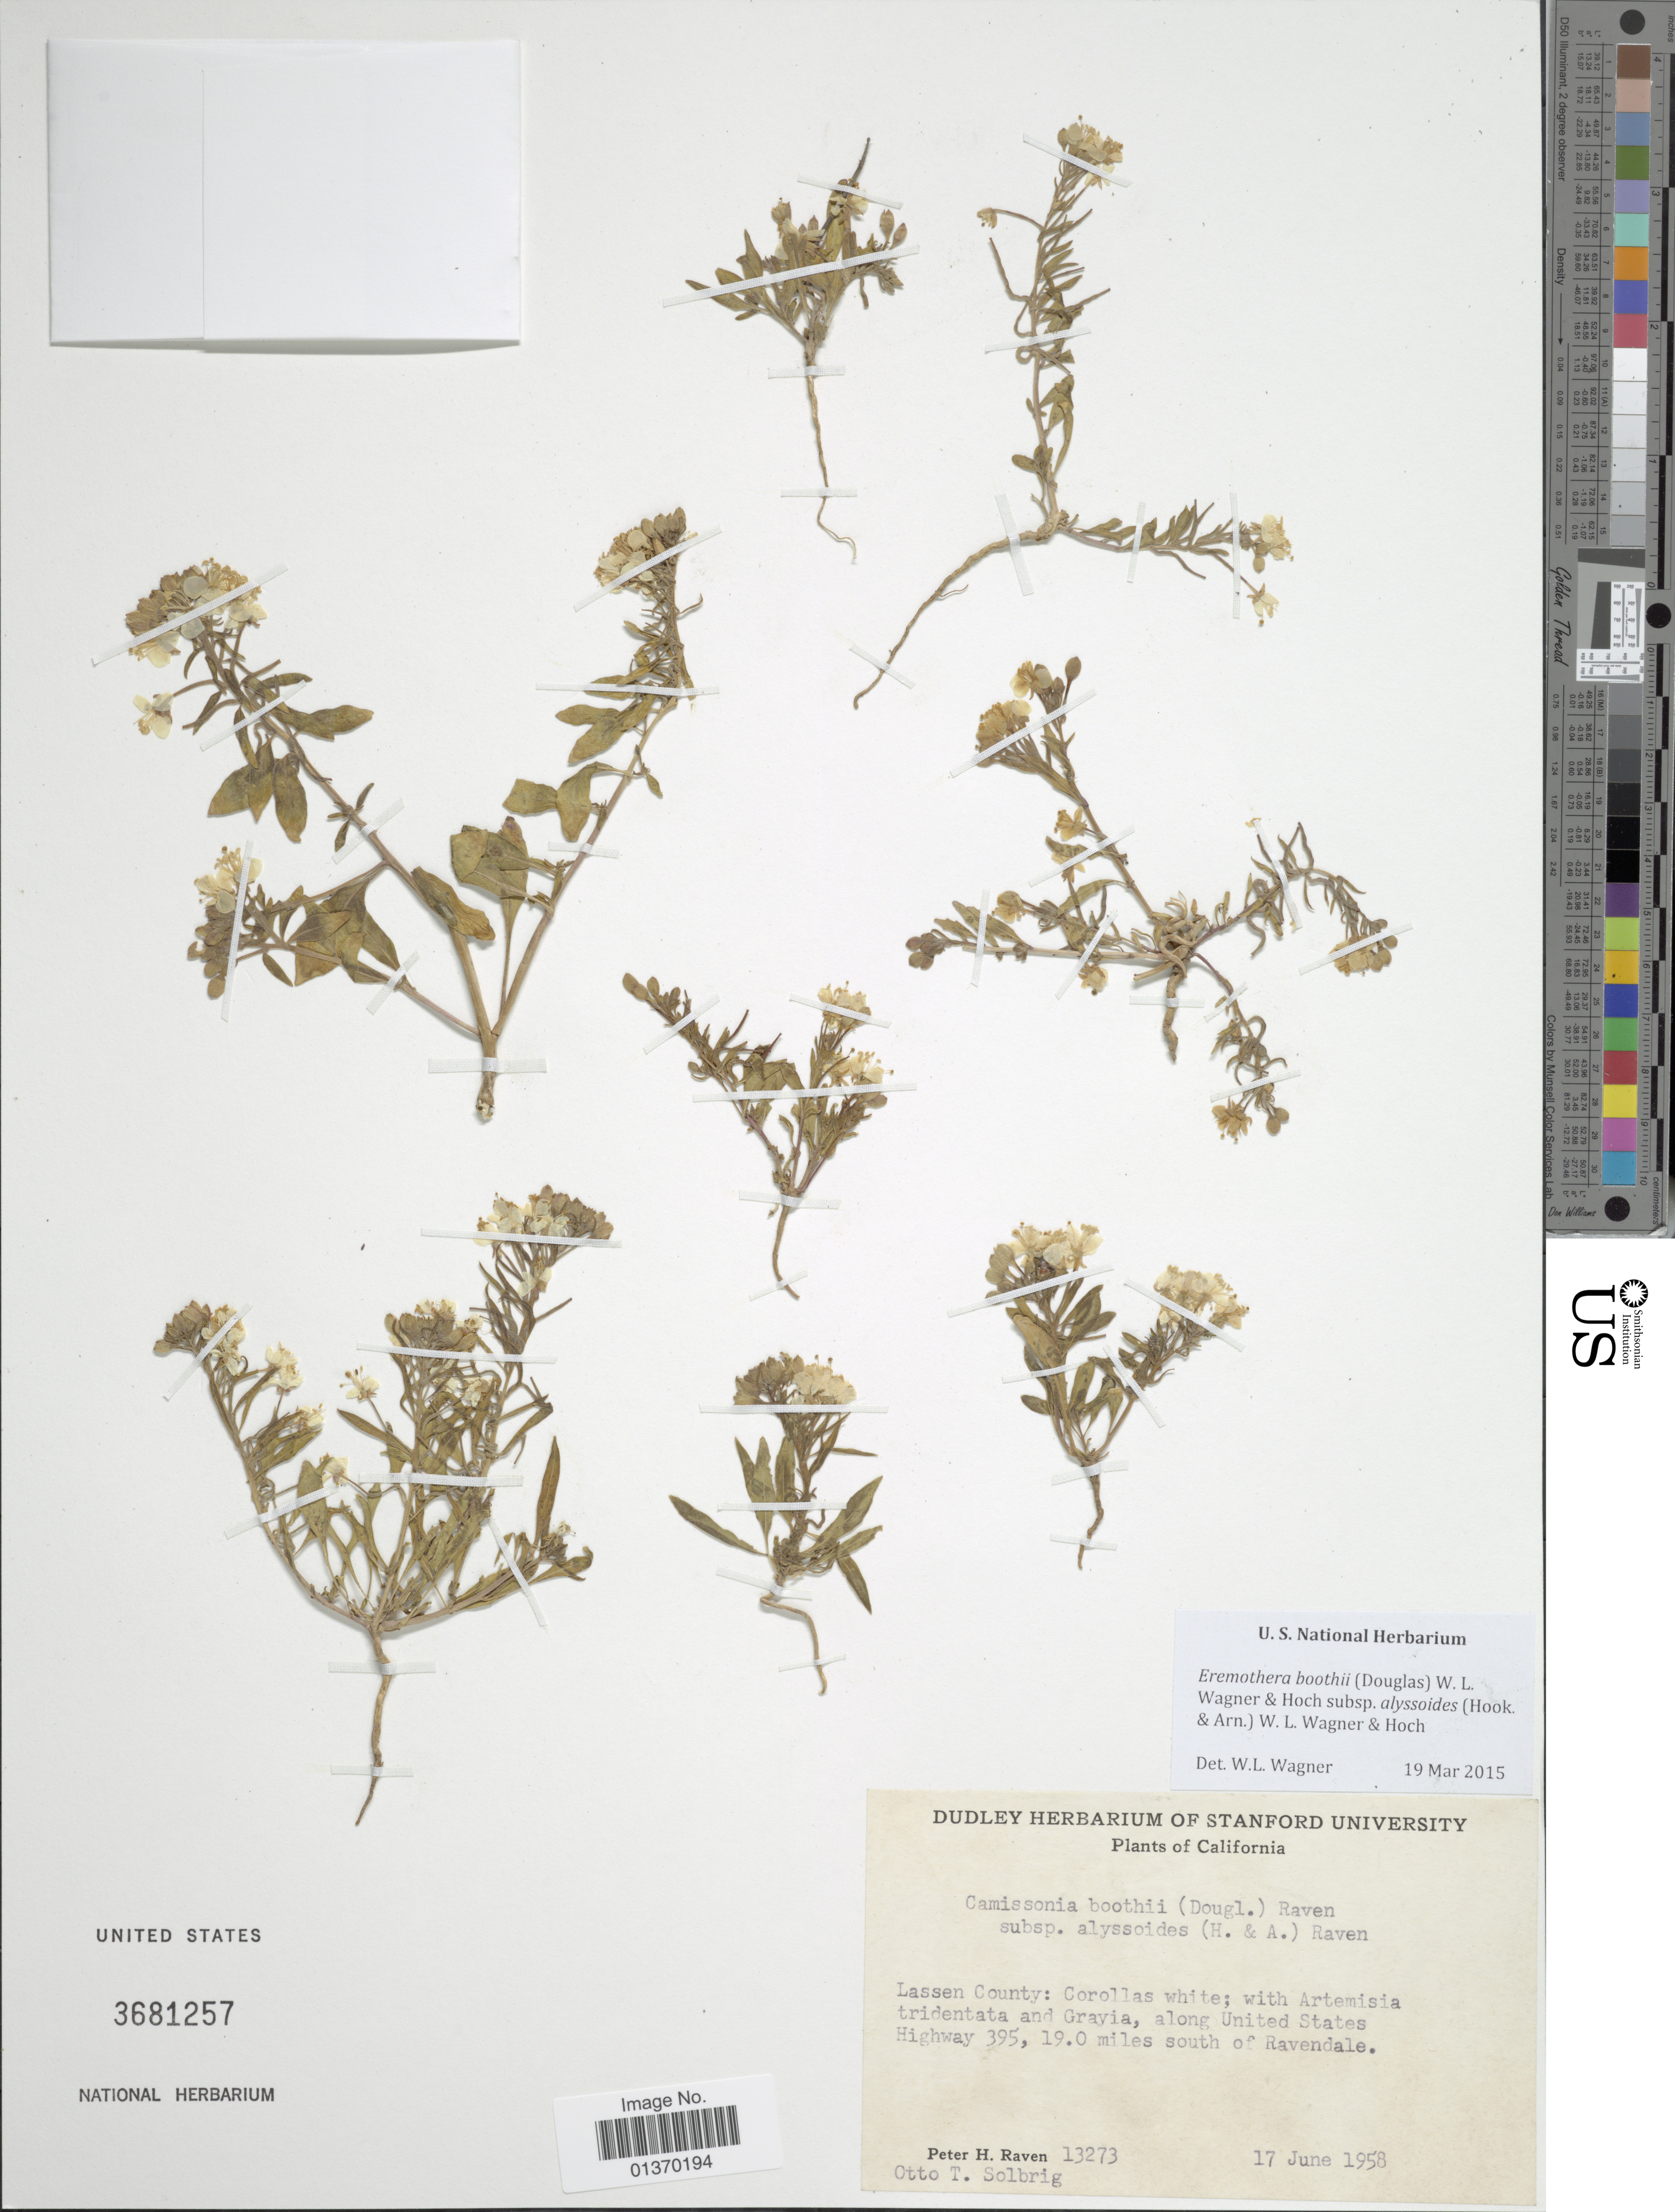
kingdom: Plantae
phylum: Tracheophyta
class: Magnoliopsida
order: Myrtales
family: Onagraceae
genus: Eremothera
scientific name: Eremothera boothii subsp. alyssoides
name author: (Hook. & Arn.) W.L. Wagner & Hoch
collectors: P. H. Raven & O. T. Solbrig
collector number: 13273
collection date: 1958-06-17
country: United States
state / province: California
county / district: Lassen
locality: Lassen County, along United States Highway 395, 19.0 miles south of Ravendale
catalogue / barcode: US 3681257